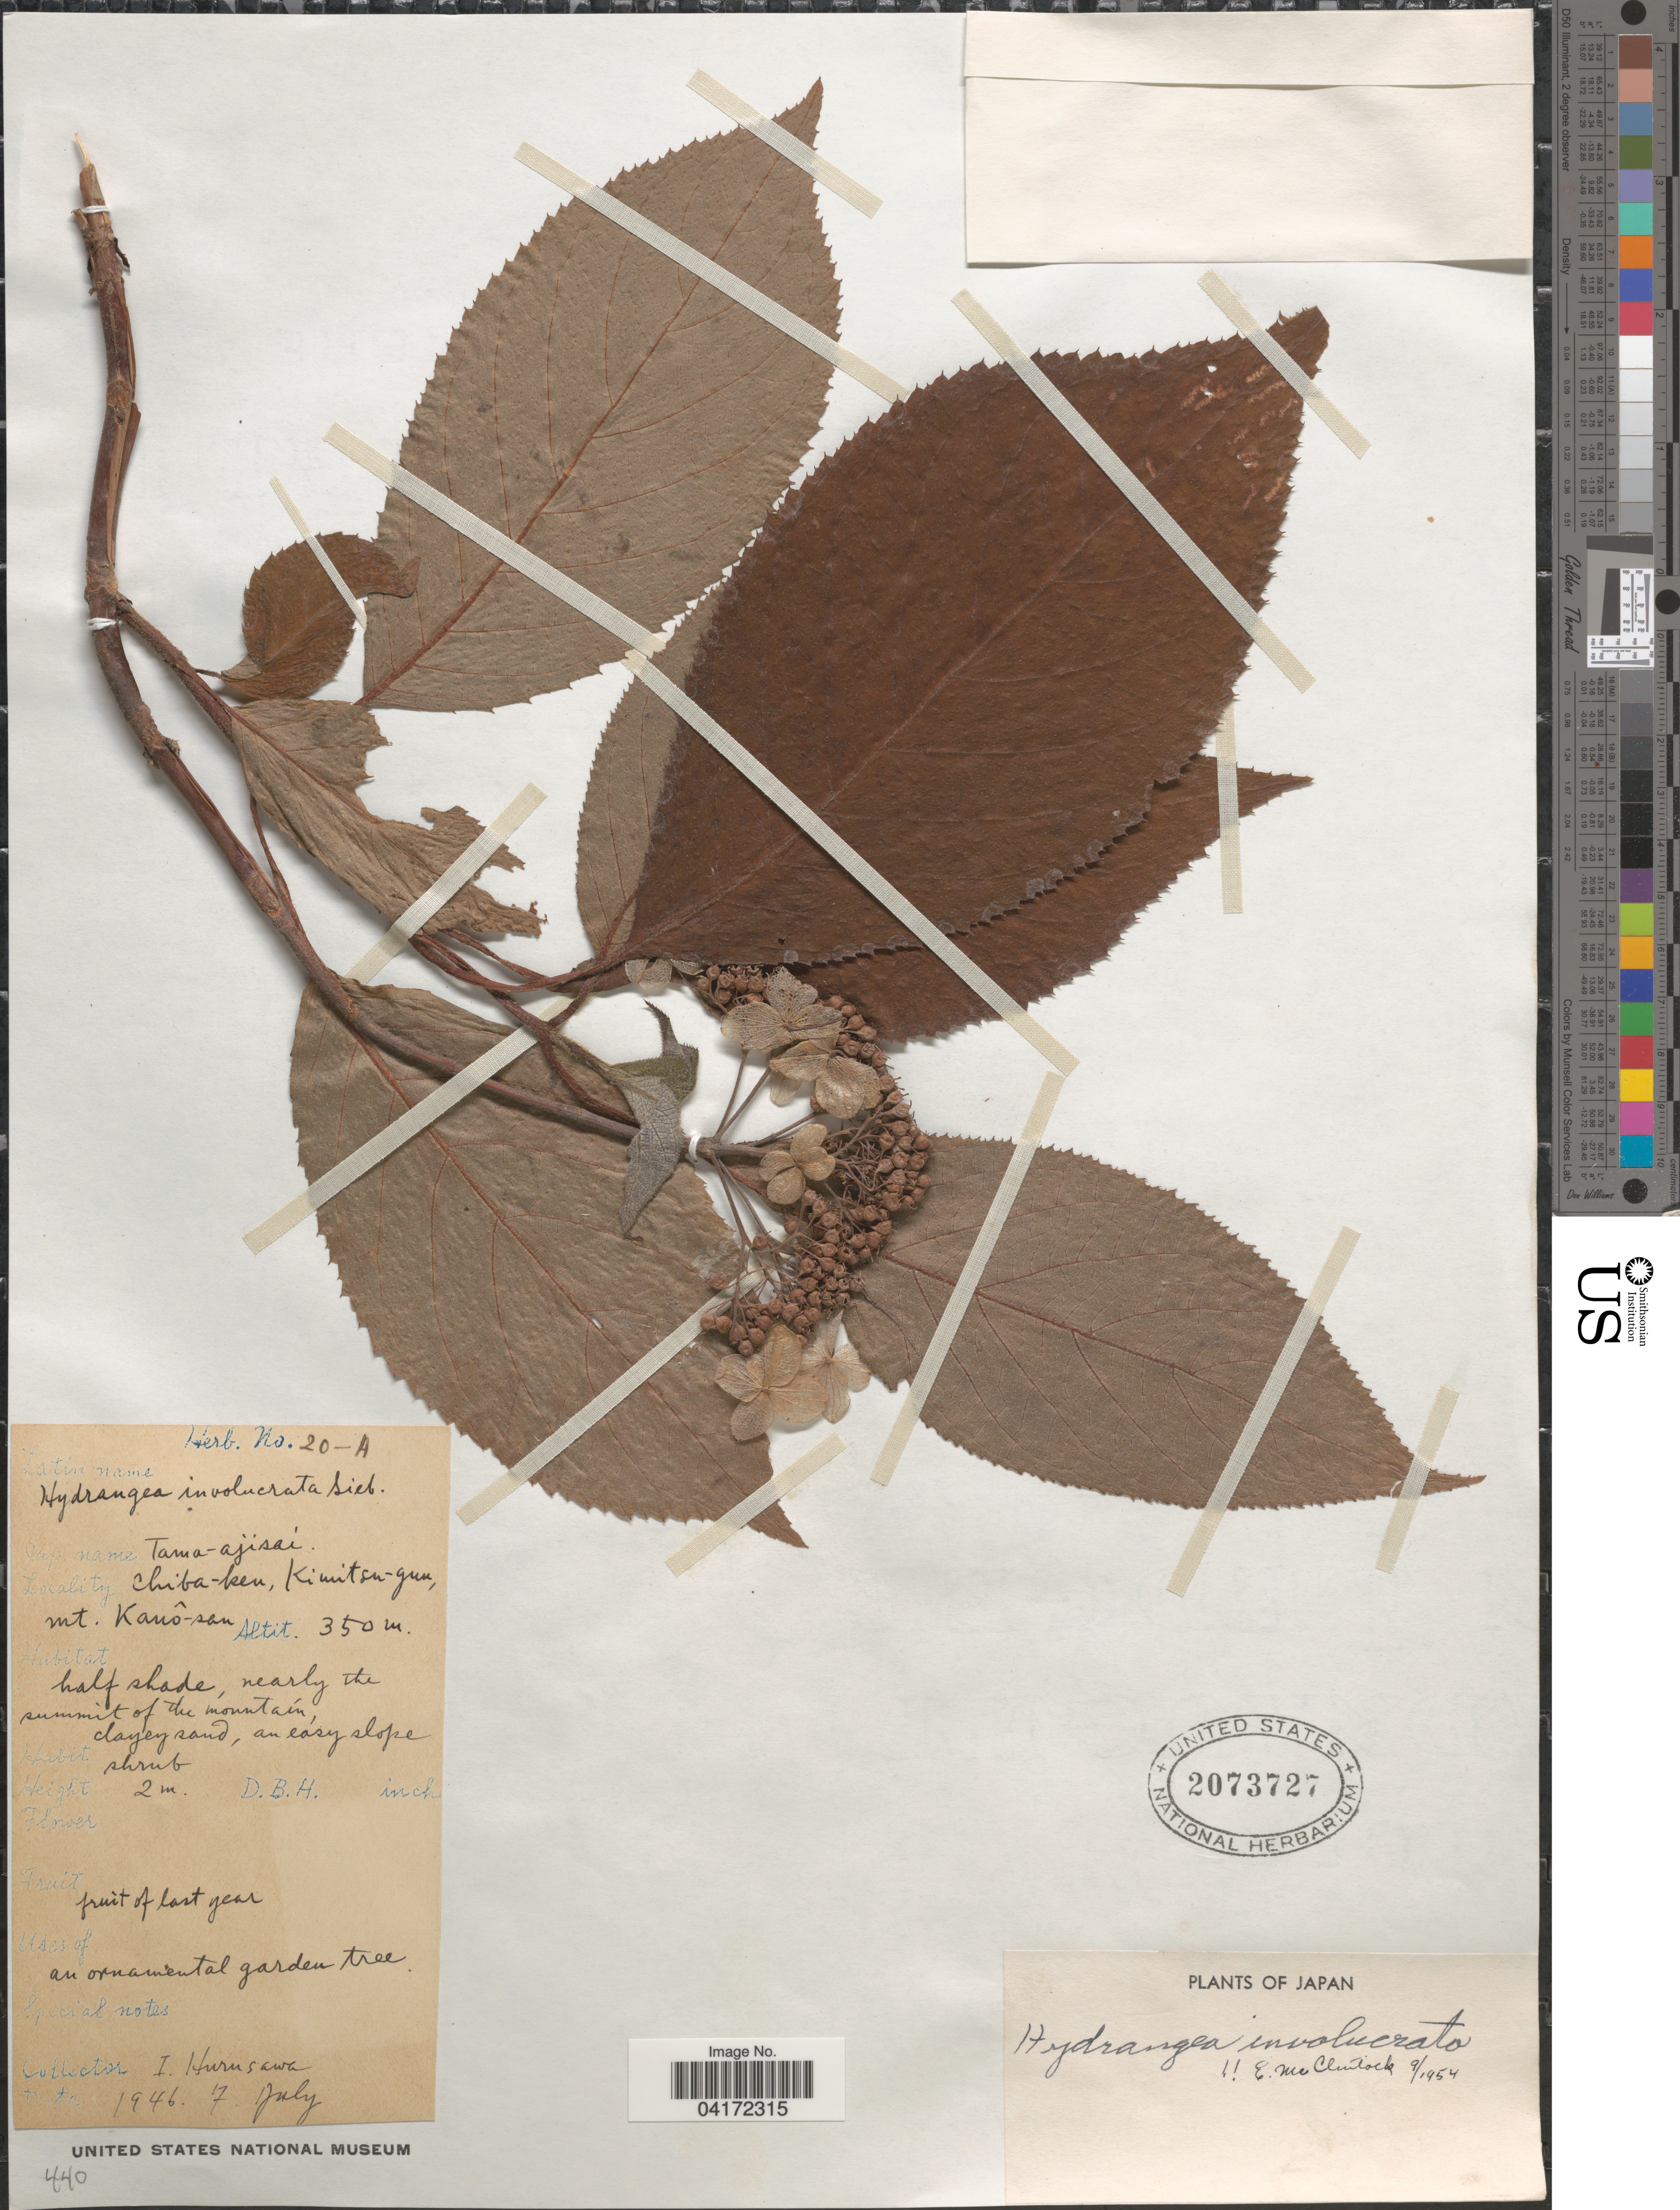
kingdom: Plantae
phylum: Tracheophyta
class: Magnoliopsida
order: Cornales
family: Hydrangeaceae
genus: Hydrangea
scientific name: Hydrangea involucrata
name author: Siebold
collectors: I. Hurusawa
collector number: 20-A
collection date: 1946-07-07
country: Japan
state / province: Tiba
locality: Chiba-ken, Kimitsu-gun, mt. Kanô-san.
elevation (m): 350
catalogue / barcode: US 2073727